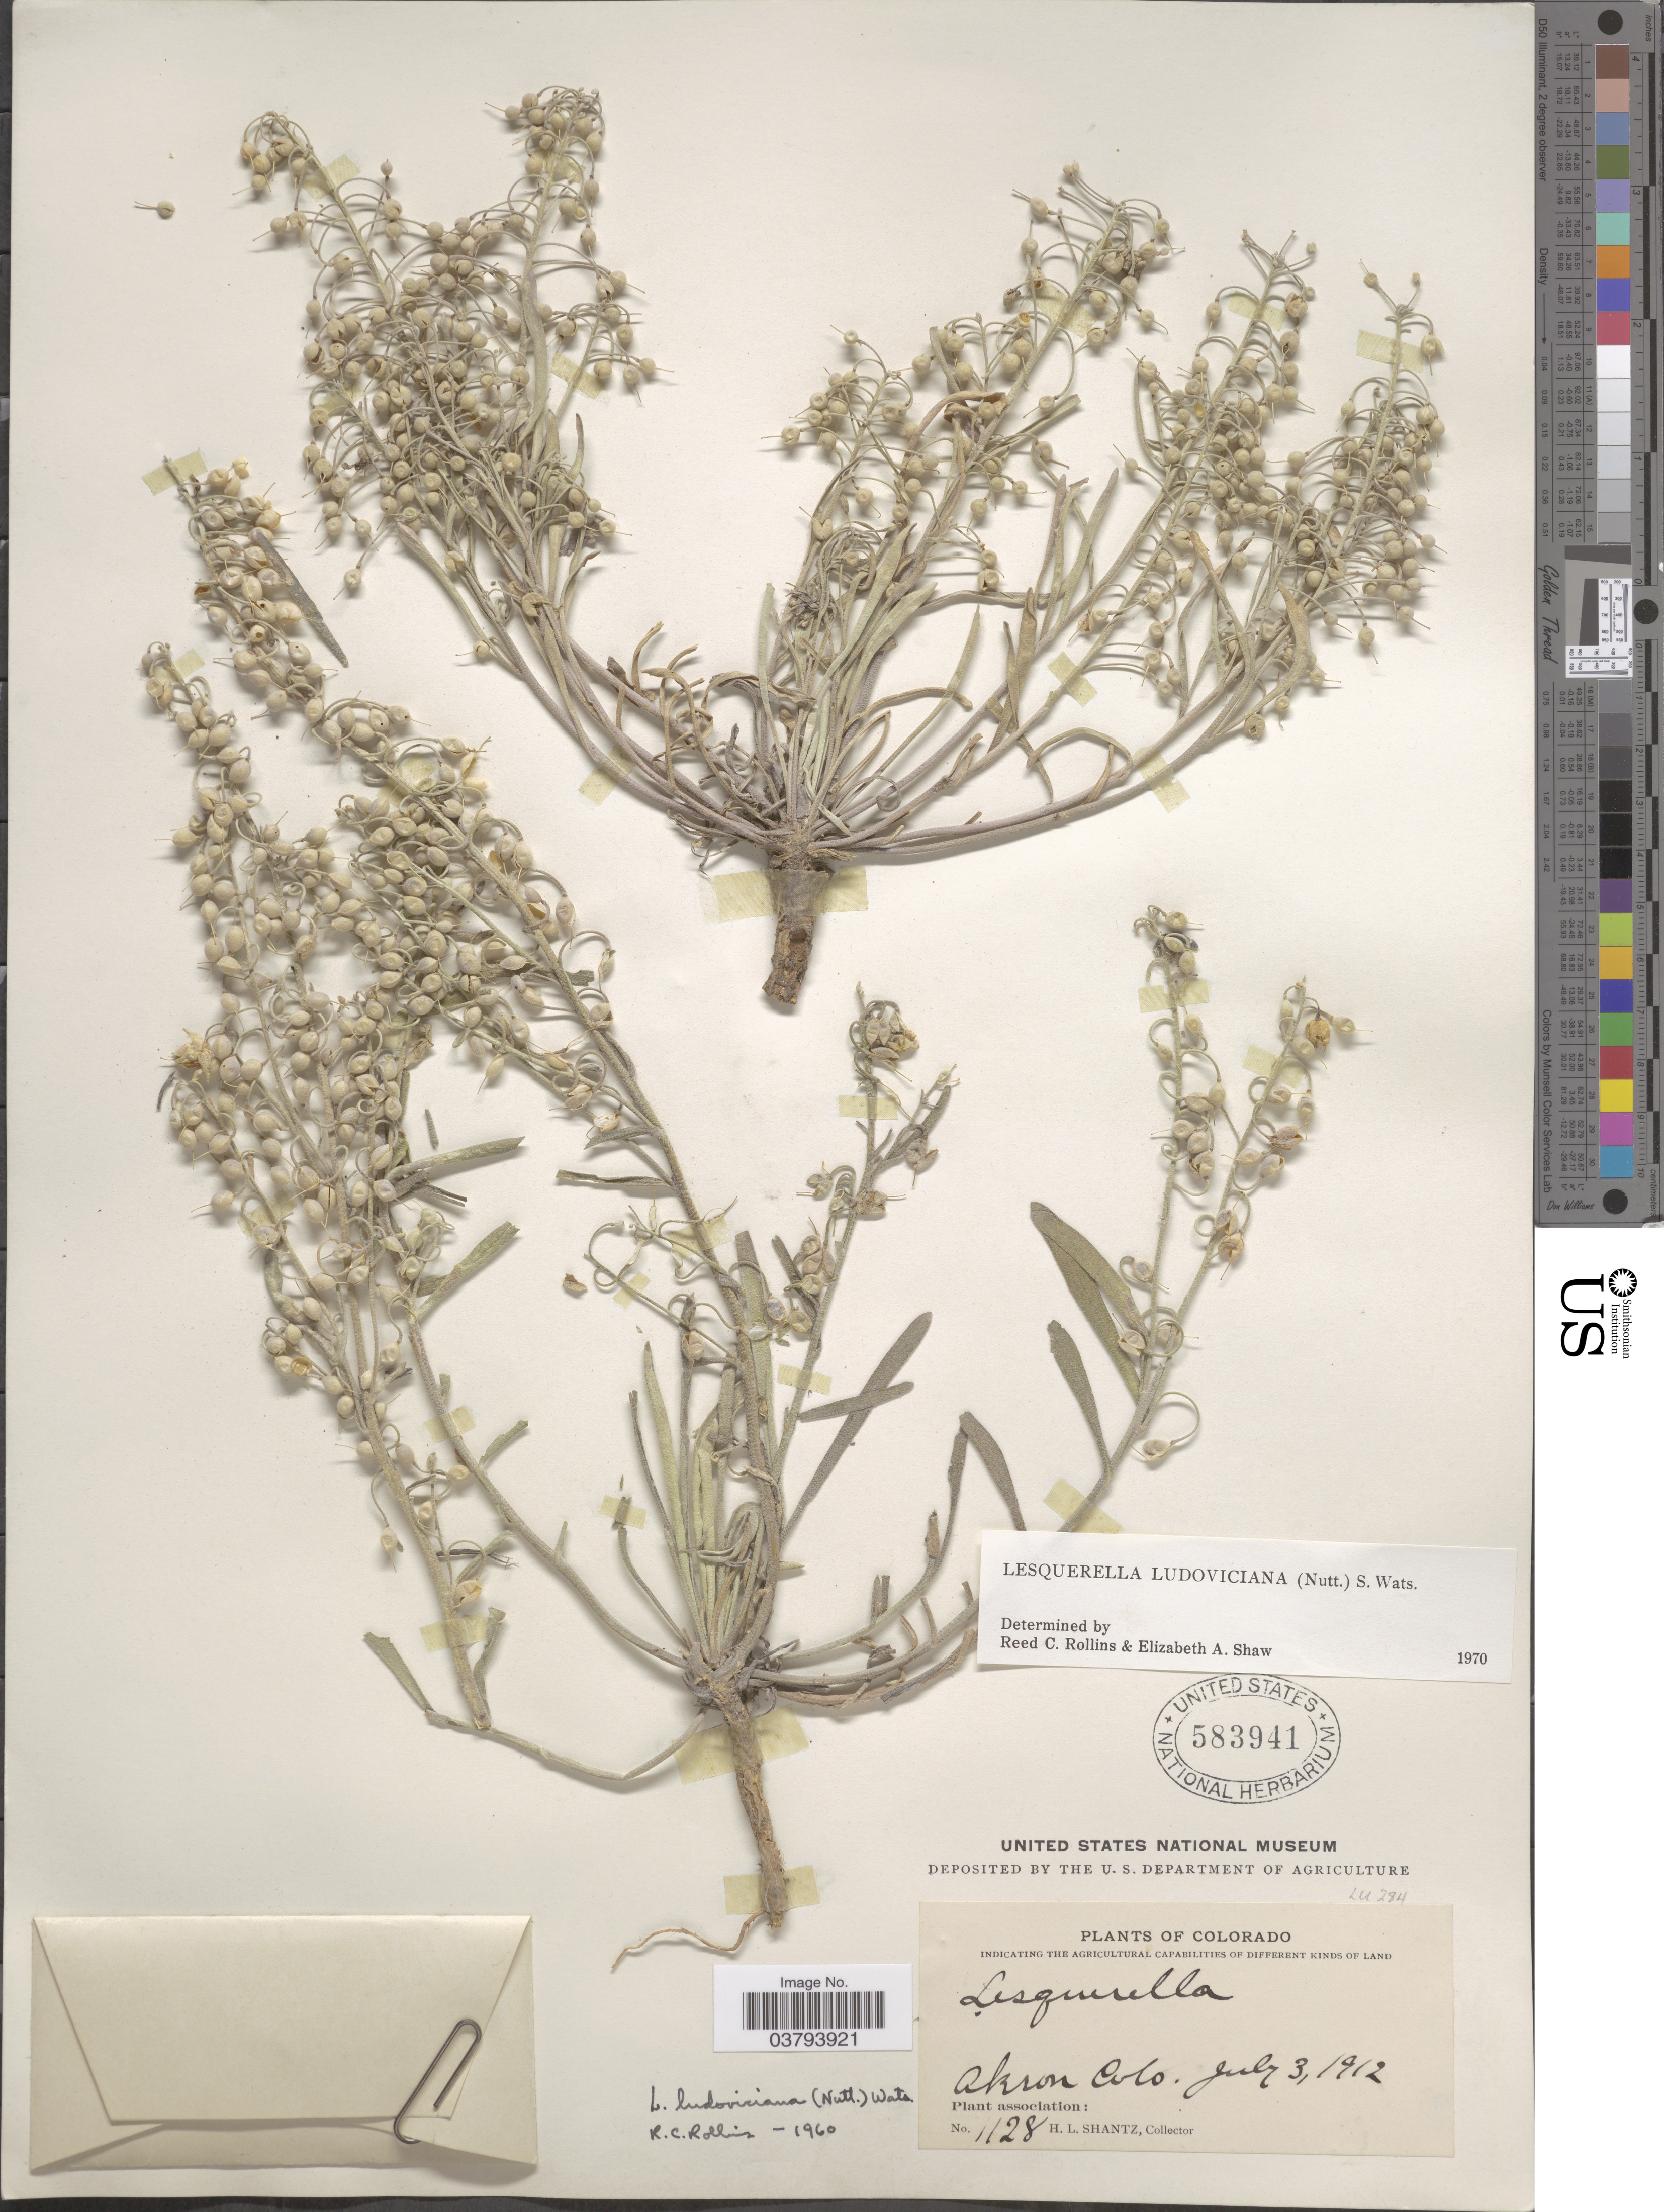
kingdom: Plantae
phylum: Tracheophyta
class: Magnoliopsida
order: Brassicales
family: Brassicaceae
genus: Lesquerella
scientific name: Lesquerella ludoviciana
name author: (Nutt.) S. Watson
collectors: H. Shantz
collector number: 1128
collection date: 1912-07-03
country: United States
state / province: Colorado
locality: Akron.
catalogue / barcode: US 583941